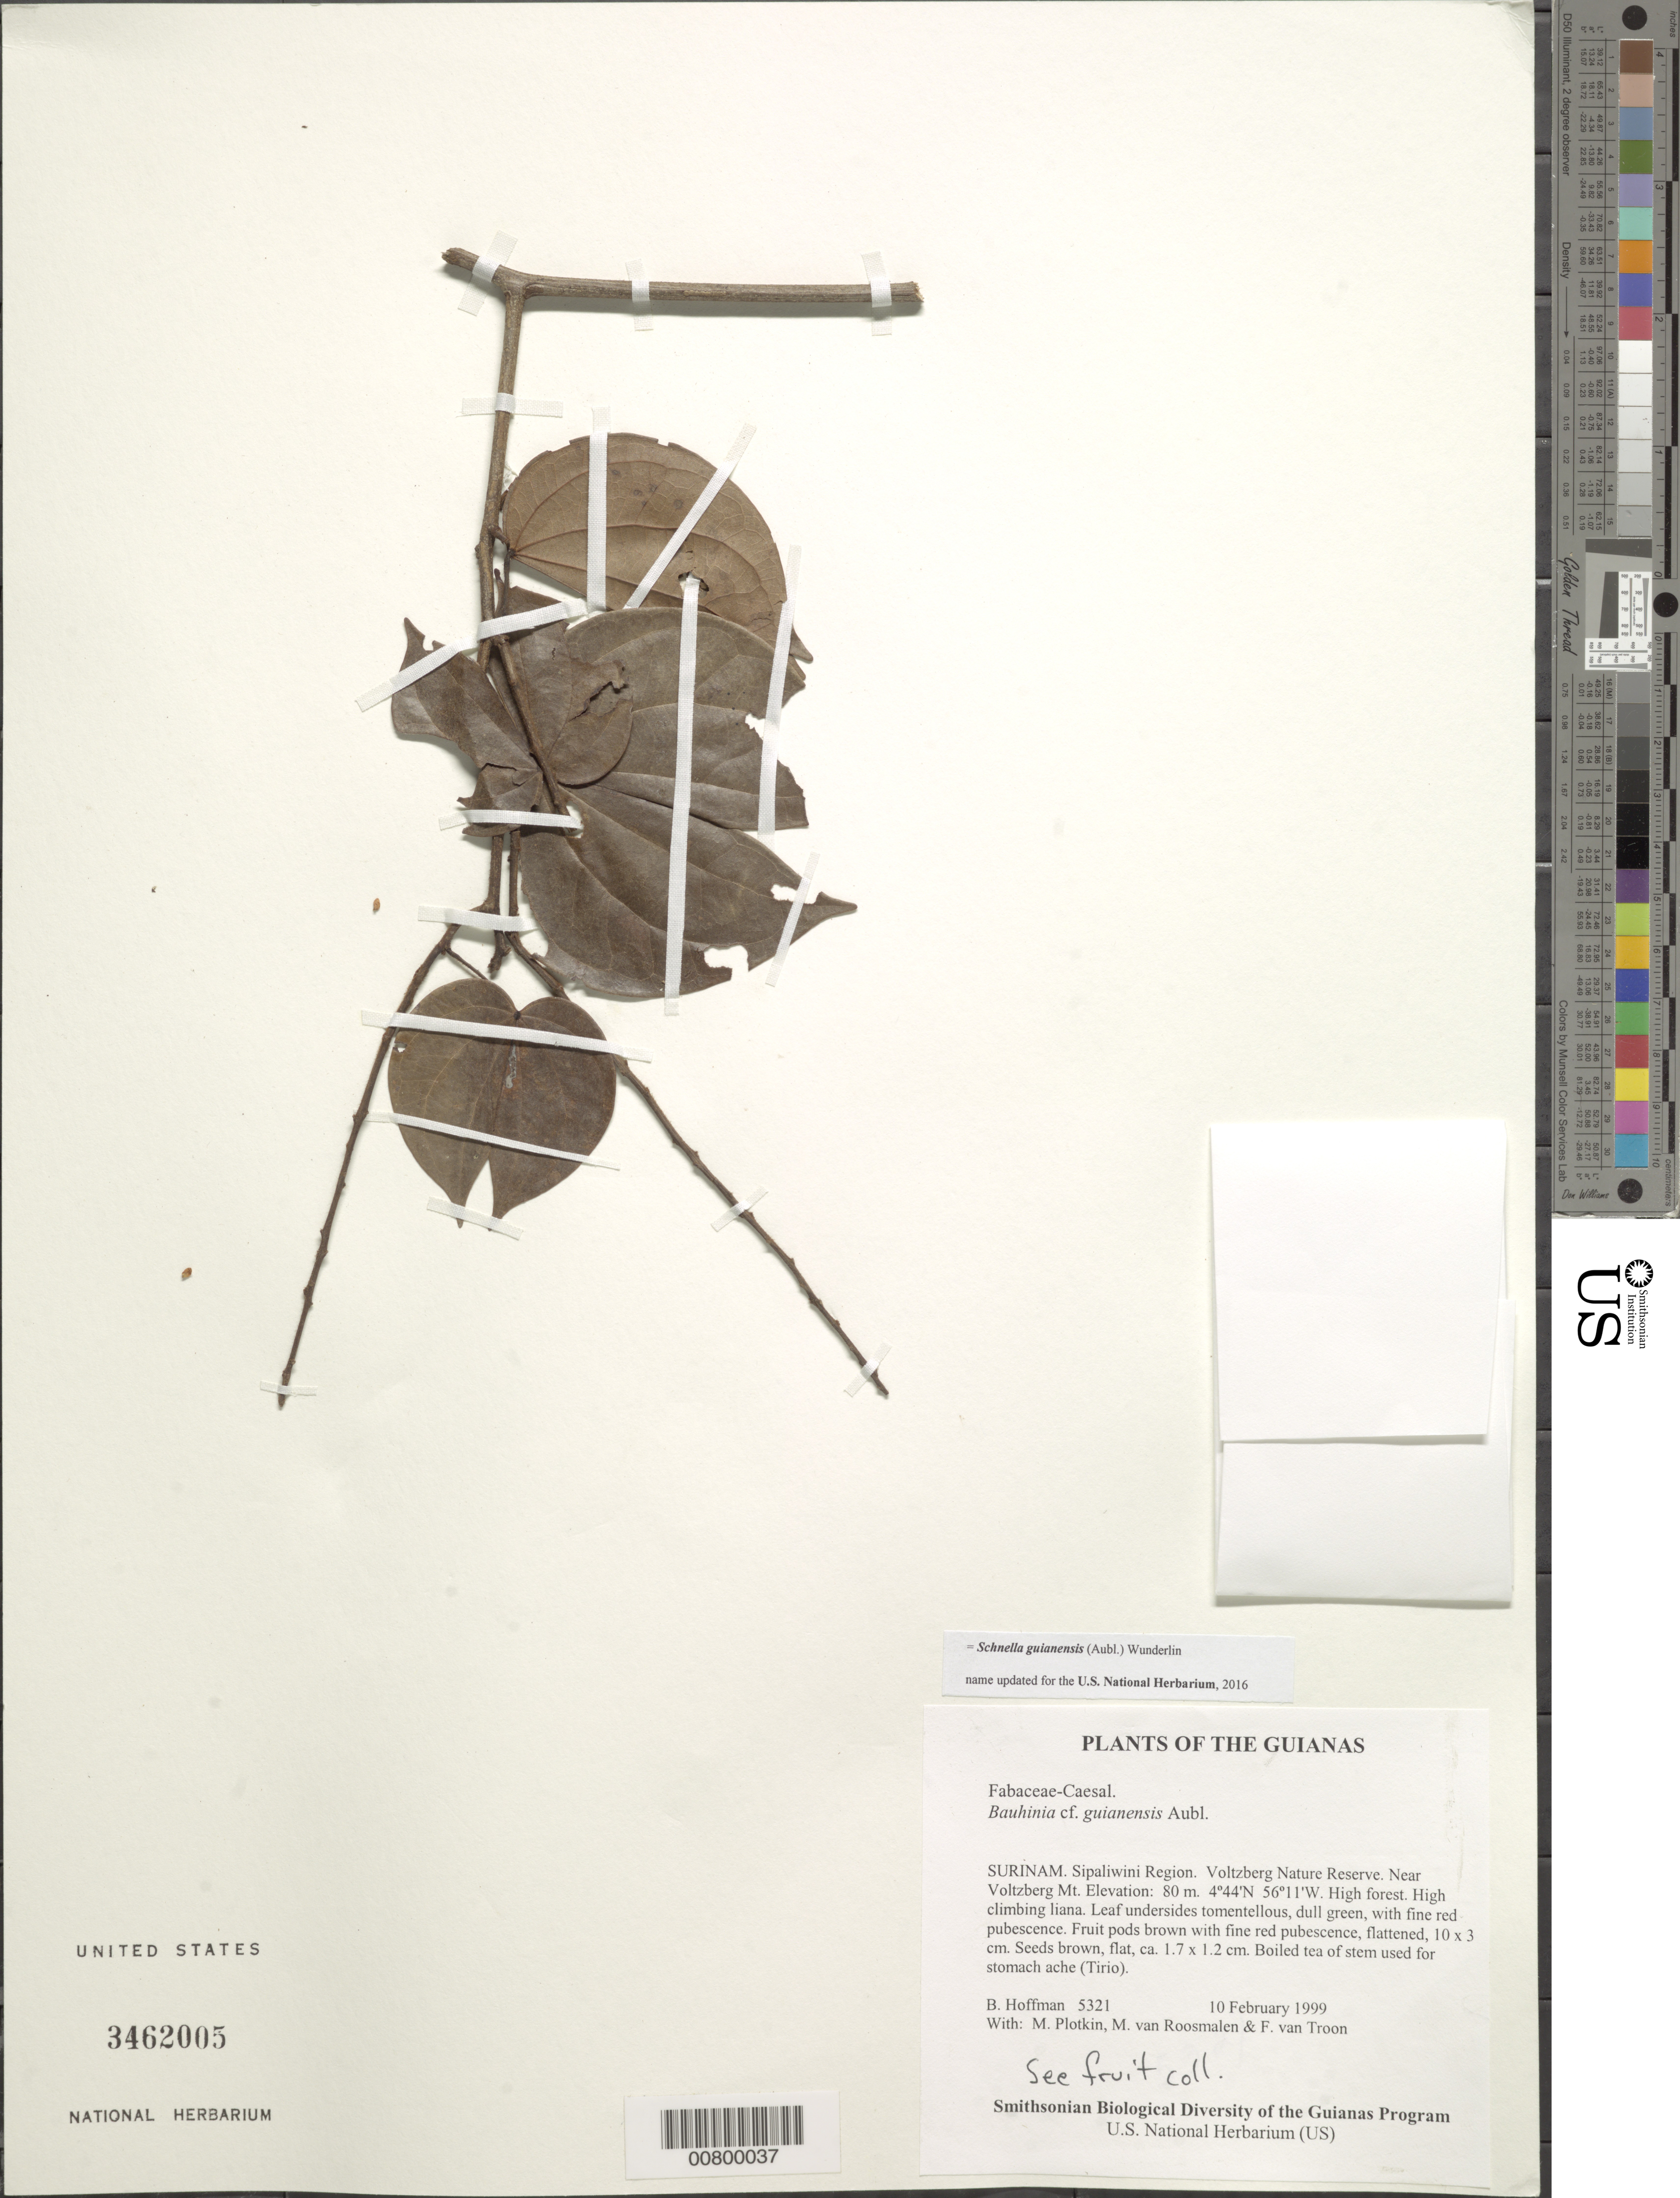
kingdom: Plantae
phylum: Tracheophyta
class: Magnoliopsida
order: Fabales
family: Fabaceae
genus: Schnella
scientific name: Schnella guianensis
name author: (Aubl.) Wunderlin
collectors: B. Hoffman, M. Plotkin, M. Roosmalen & F. Van Troon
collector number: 5321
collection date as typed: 10 February 1999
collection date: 1999-02-10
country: Suriname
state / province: Sipaliwini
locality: Voltzberg Nature Reserve. Near Voltzberg Mt.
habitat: High forest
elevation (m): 80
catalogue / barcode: US 3462005